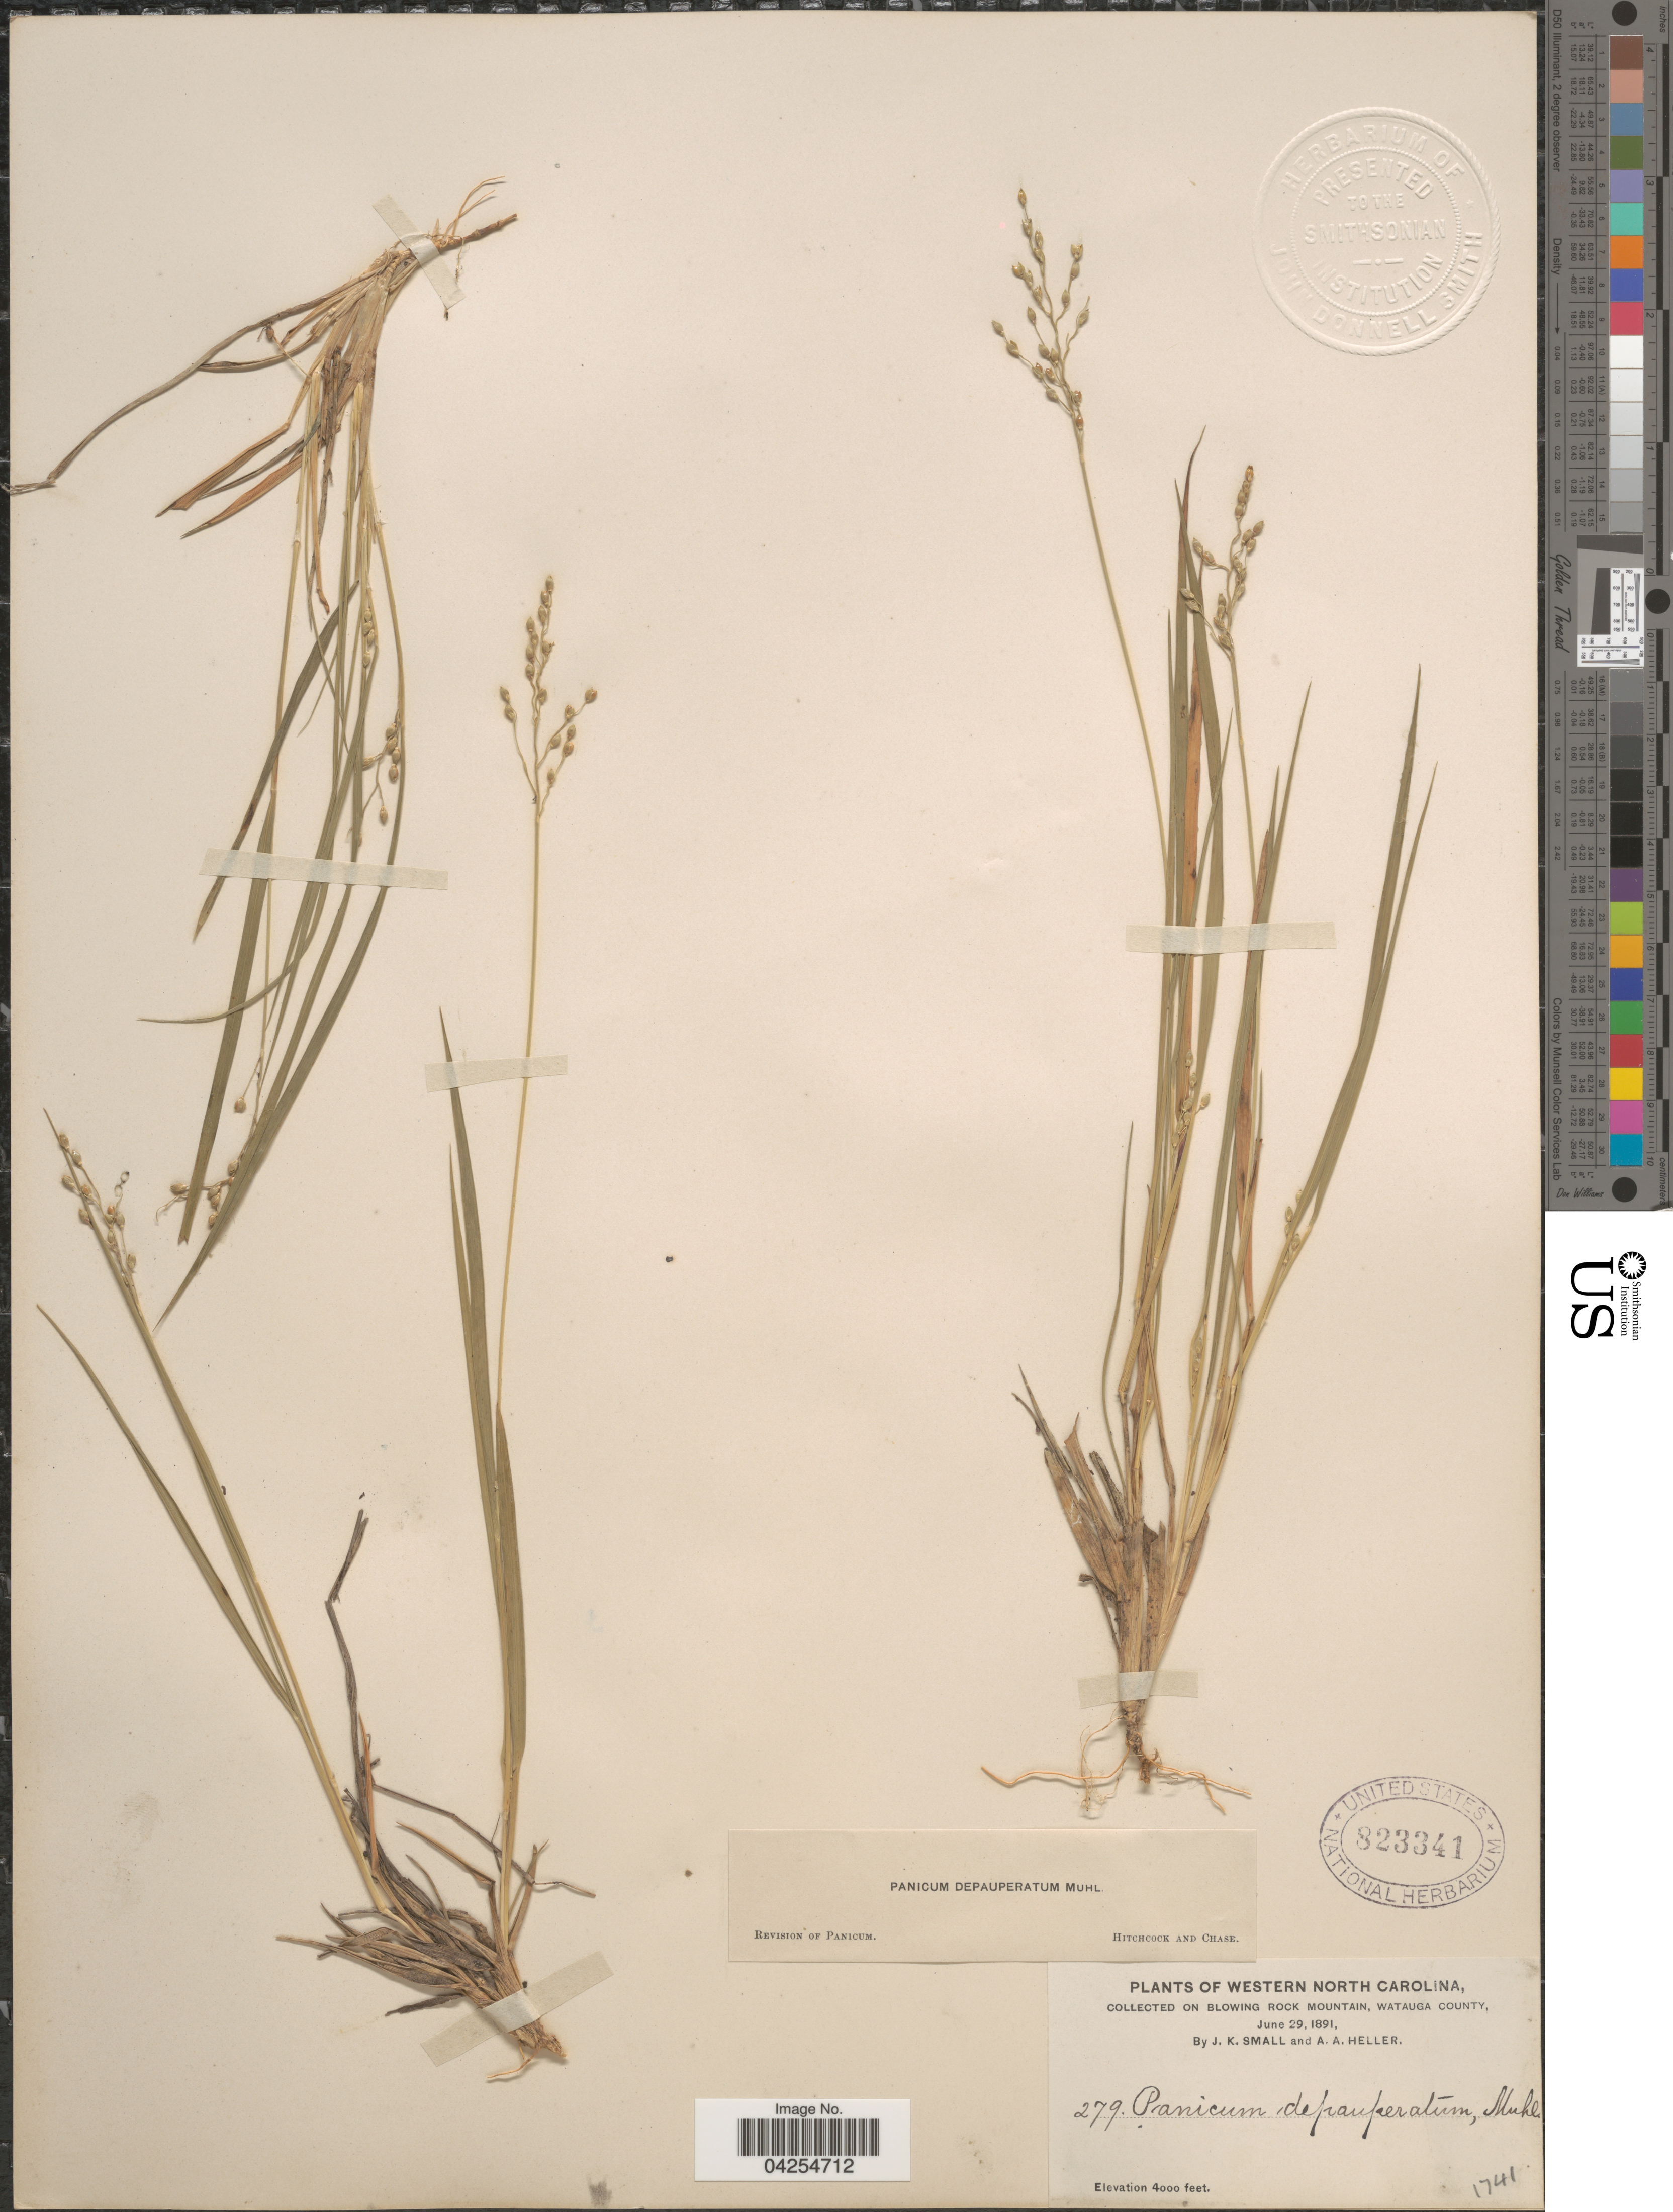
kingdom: Plantae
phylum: Tracheophyta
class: Liliopsida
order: Poales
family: Poaceae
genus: Dichanthelium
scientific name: Dichanthelium depauperatum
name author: (Muhl.) Gould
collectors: J. K. Small & A. A. Heller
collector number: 279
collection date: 1891-06-29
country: United States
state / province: North Carolina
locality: Western North Carolina. On Blowing Rock Mountain, Watauga County.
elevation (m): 1219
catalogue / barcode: US 823341